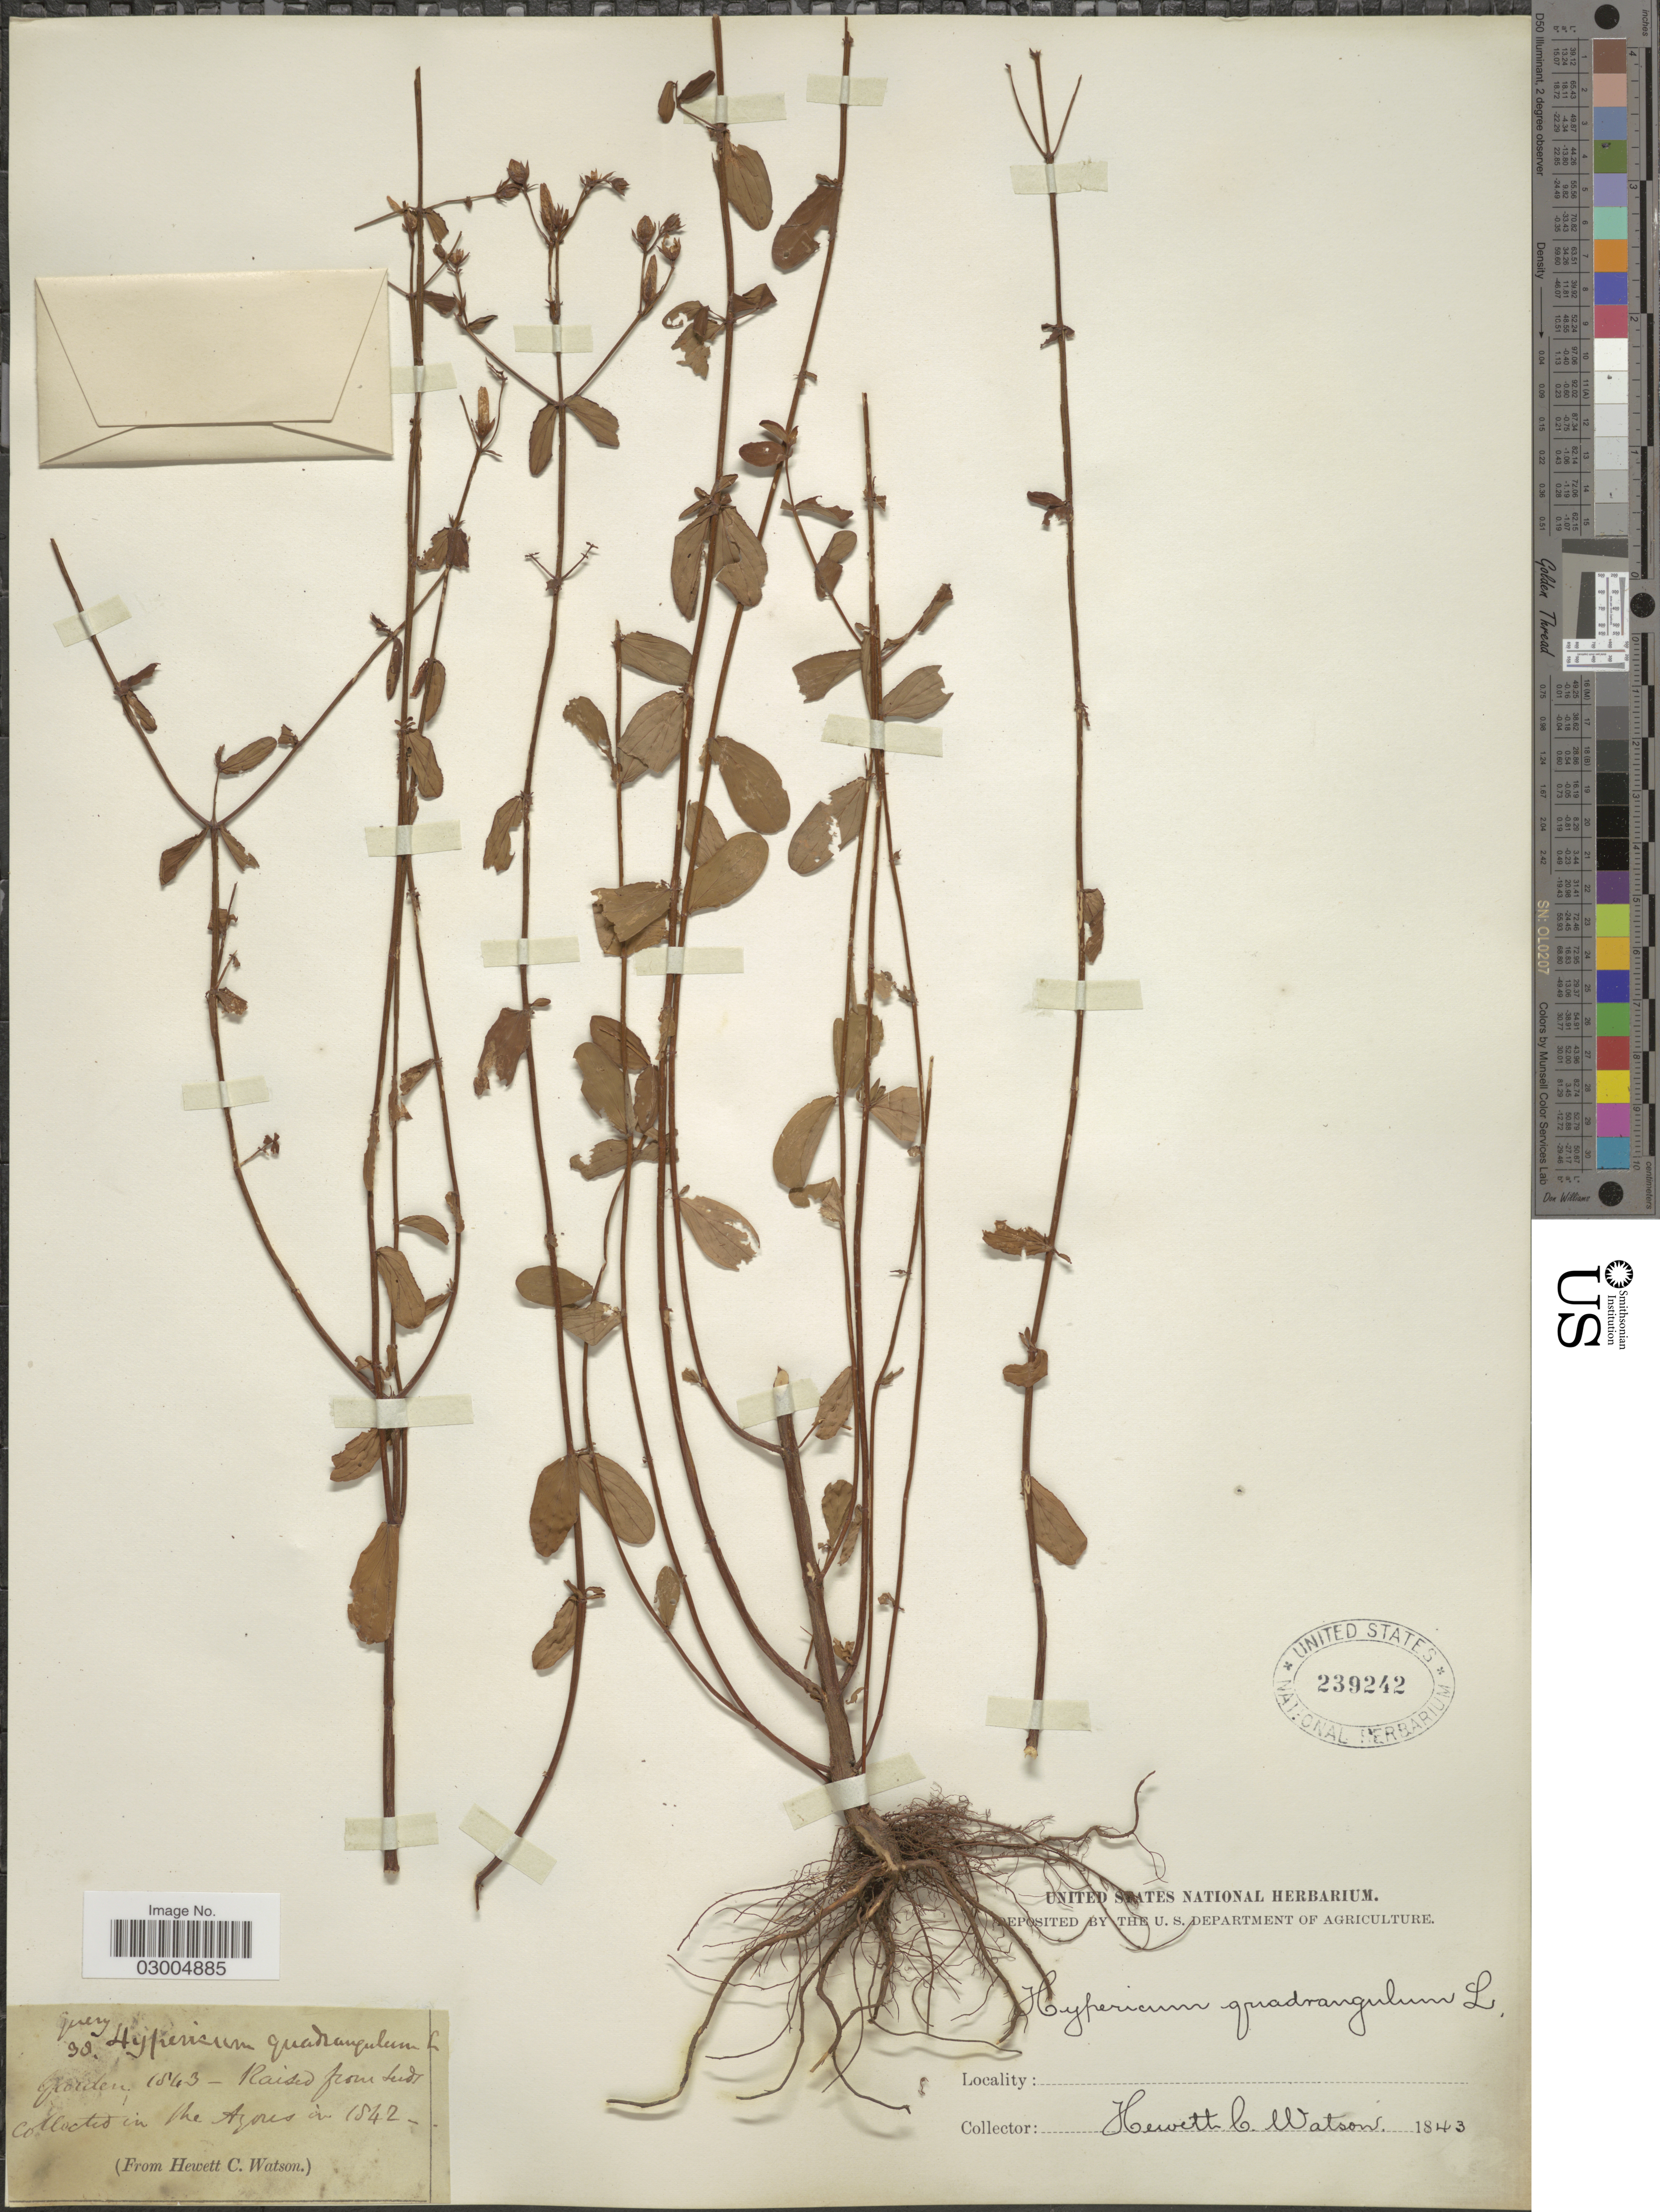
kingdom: Plantae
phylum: Tracheophyta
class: Magnoliopsida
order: Malpighiales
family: Hypericaceae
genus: Hypericum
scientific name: Hypericum quadrangulum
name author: L.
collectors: H. Watson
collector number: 38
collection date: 1843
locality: Garden.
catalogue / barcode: US 239242